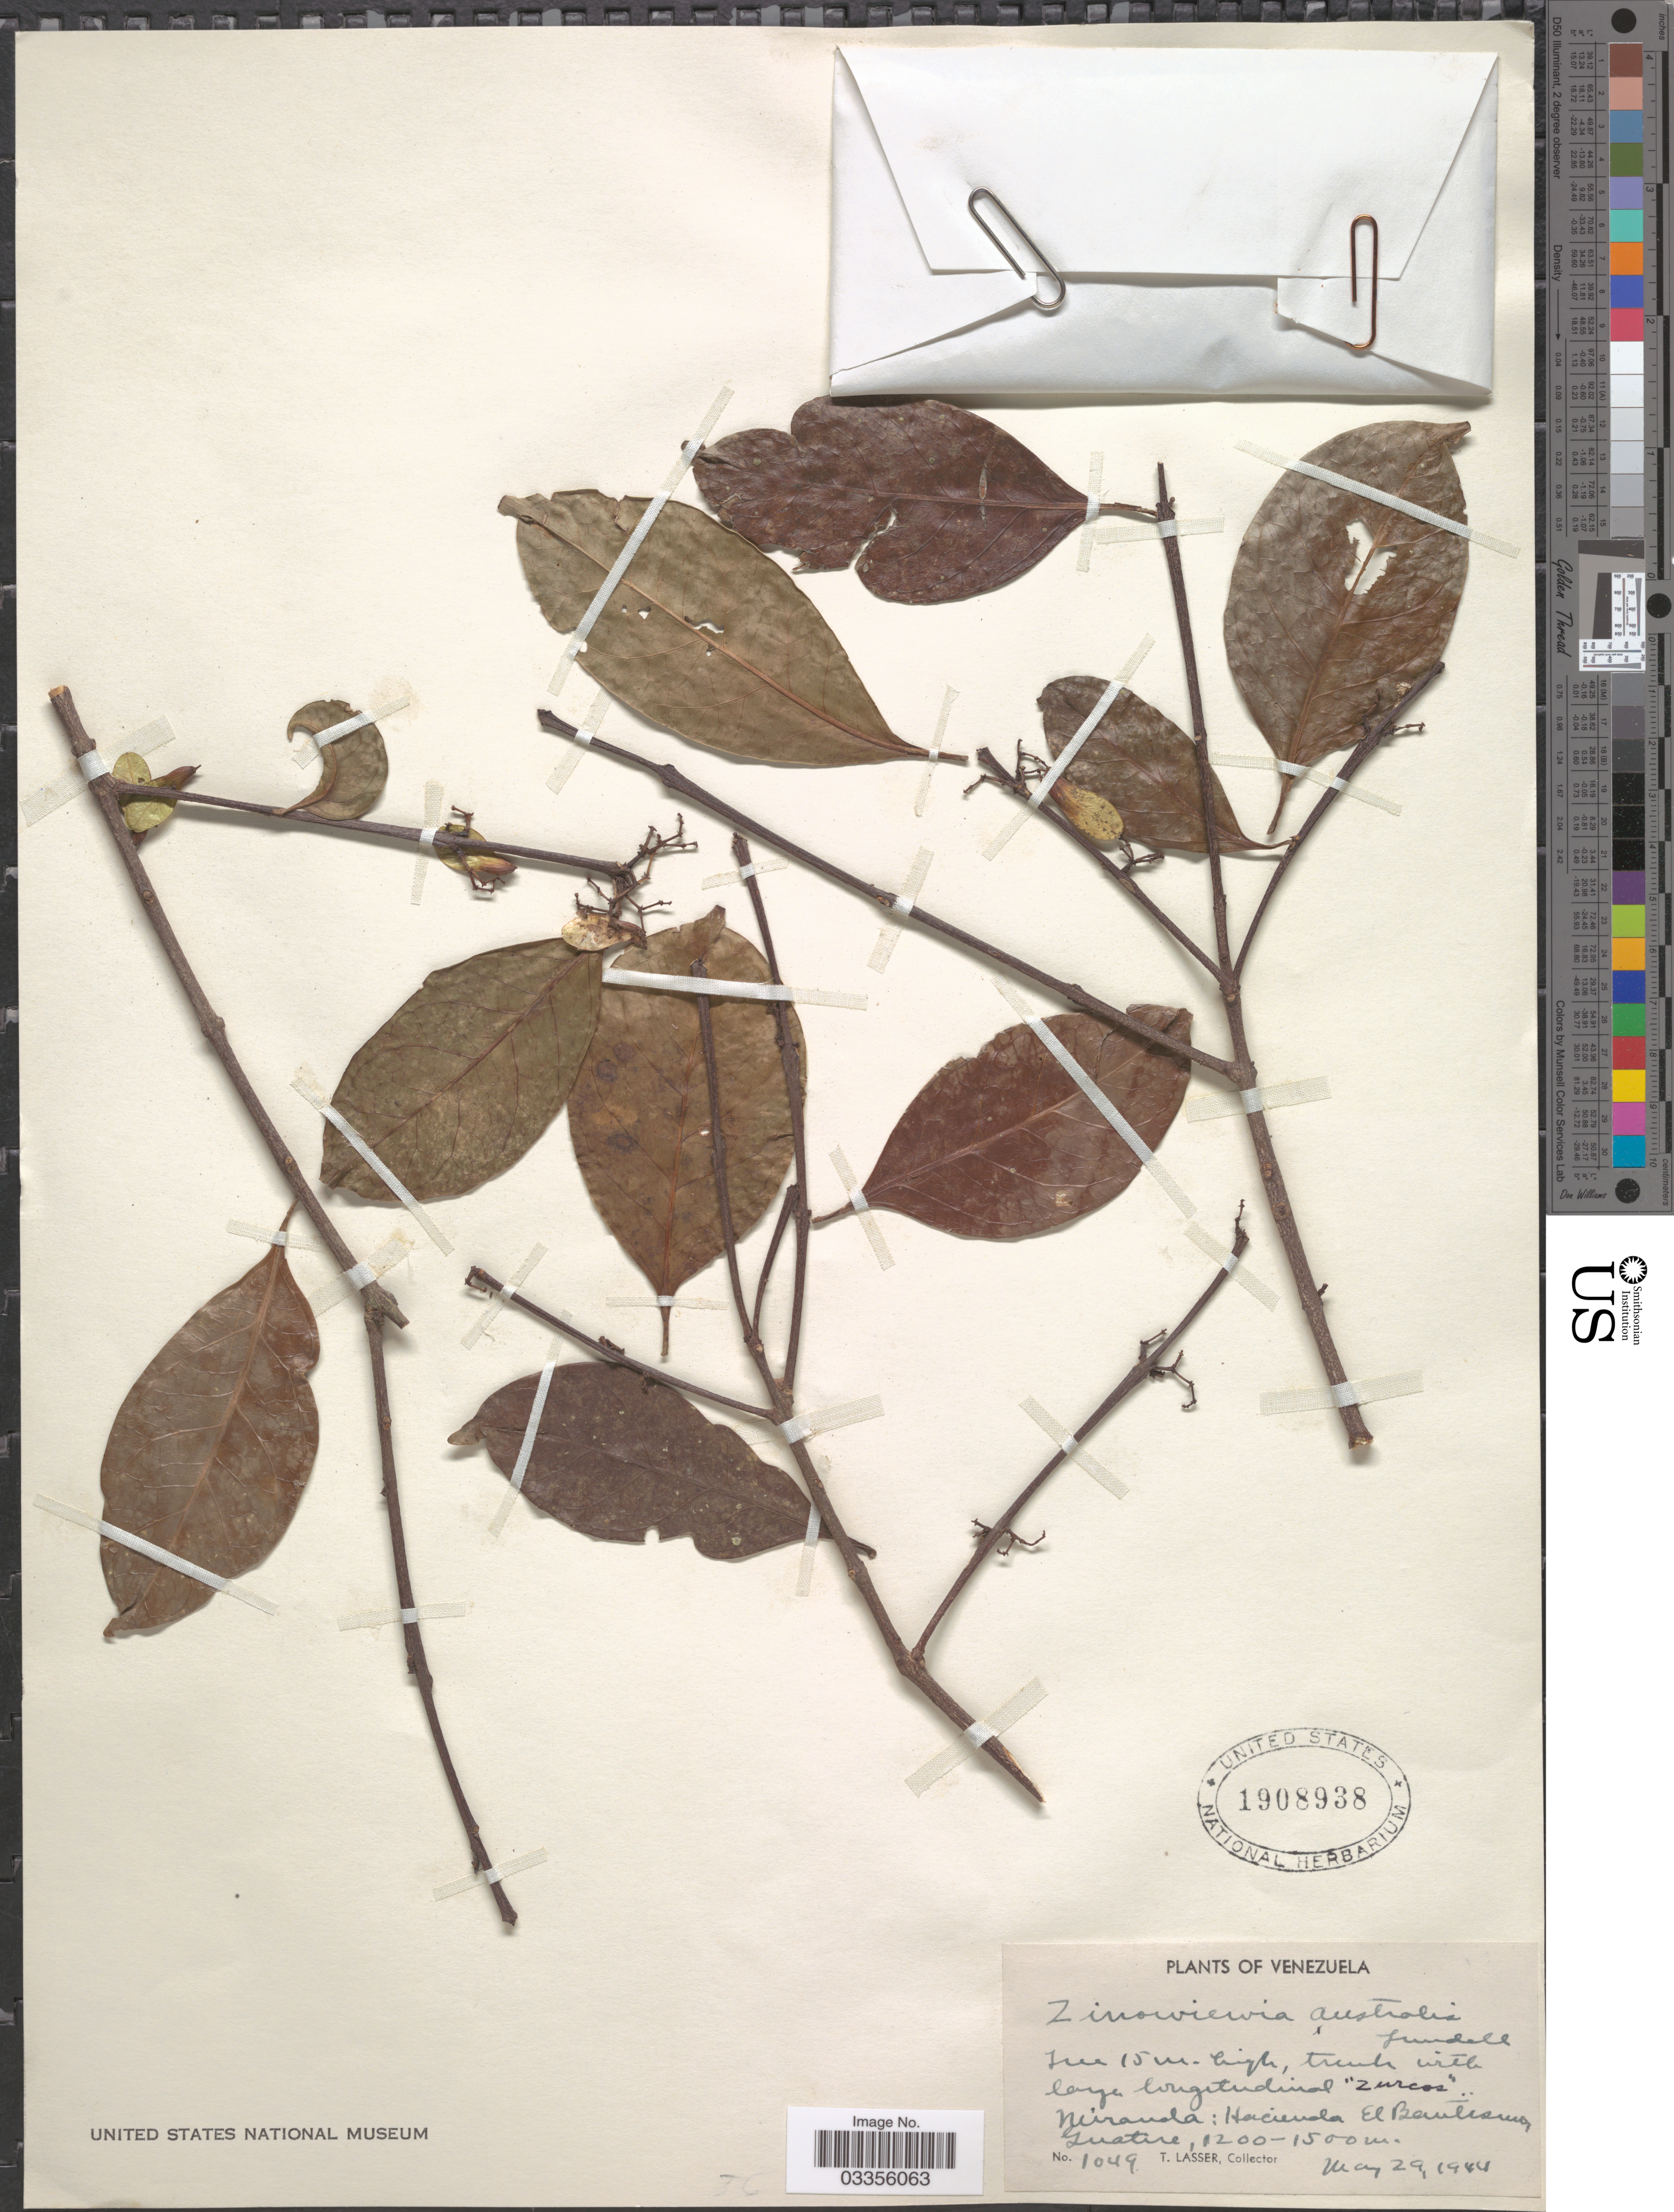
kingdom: Plantae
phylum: Tracheophyta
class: Magnoliopsida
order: Celastrales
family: Celastraceae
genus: Zinowiewia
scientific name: Zinowiewia australis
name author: Lundell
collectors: T. Lasser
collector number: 1049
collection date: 1944-05-29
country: Venezuela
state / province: Miranda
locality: Hacienda El Bautismo Guatire.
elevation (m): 1200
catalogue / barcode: US 1908938